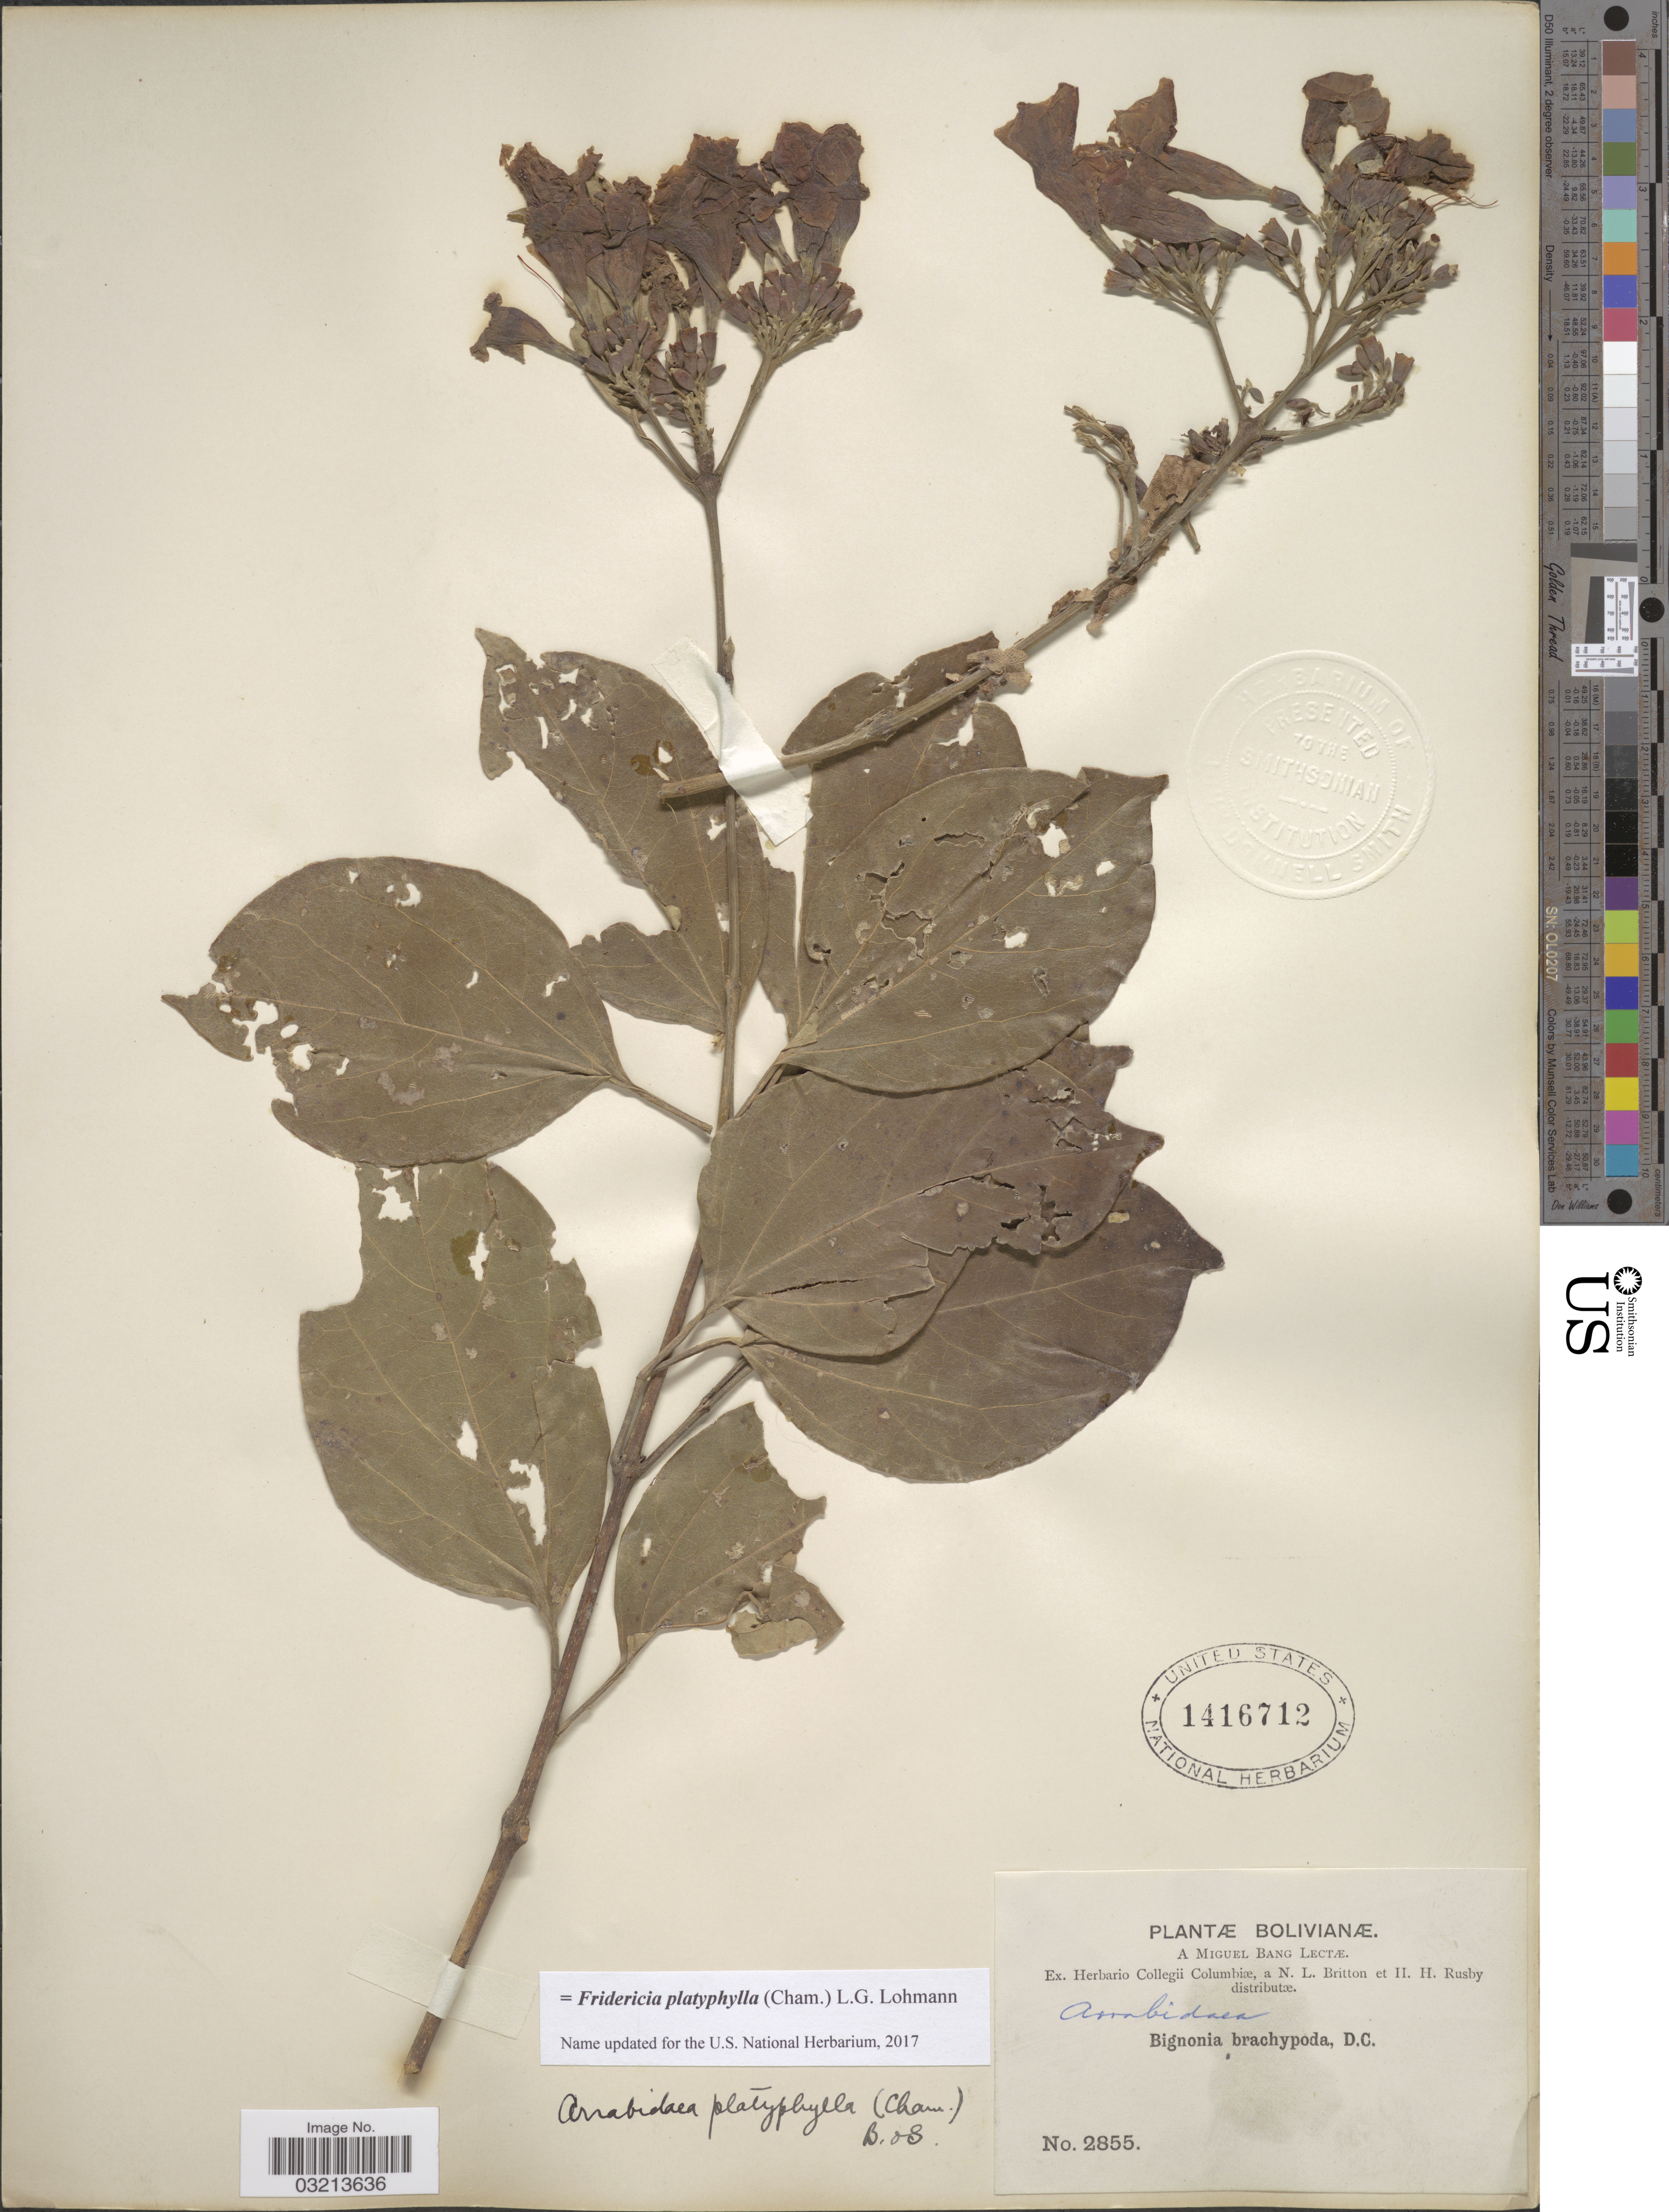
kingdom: Plantae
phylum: Tracheophyta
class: Magnoliopsida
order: Lamiales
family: Bignoniaceae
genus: Fridericia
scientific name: Fridericia platyphylla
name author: (Cham.) L.G. Lohmann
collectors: M. Bang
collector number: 2855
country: Bolivia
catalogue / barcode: US 1416712